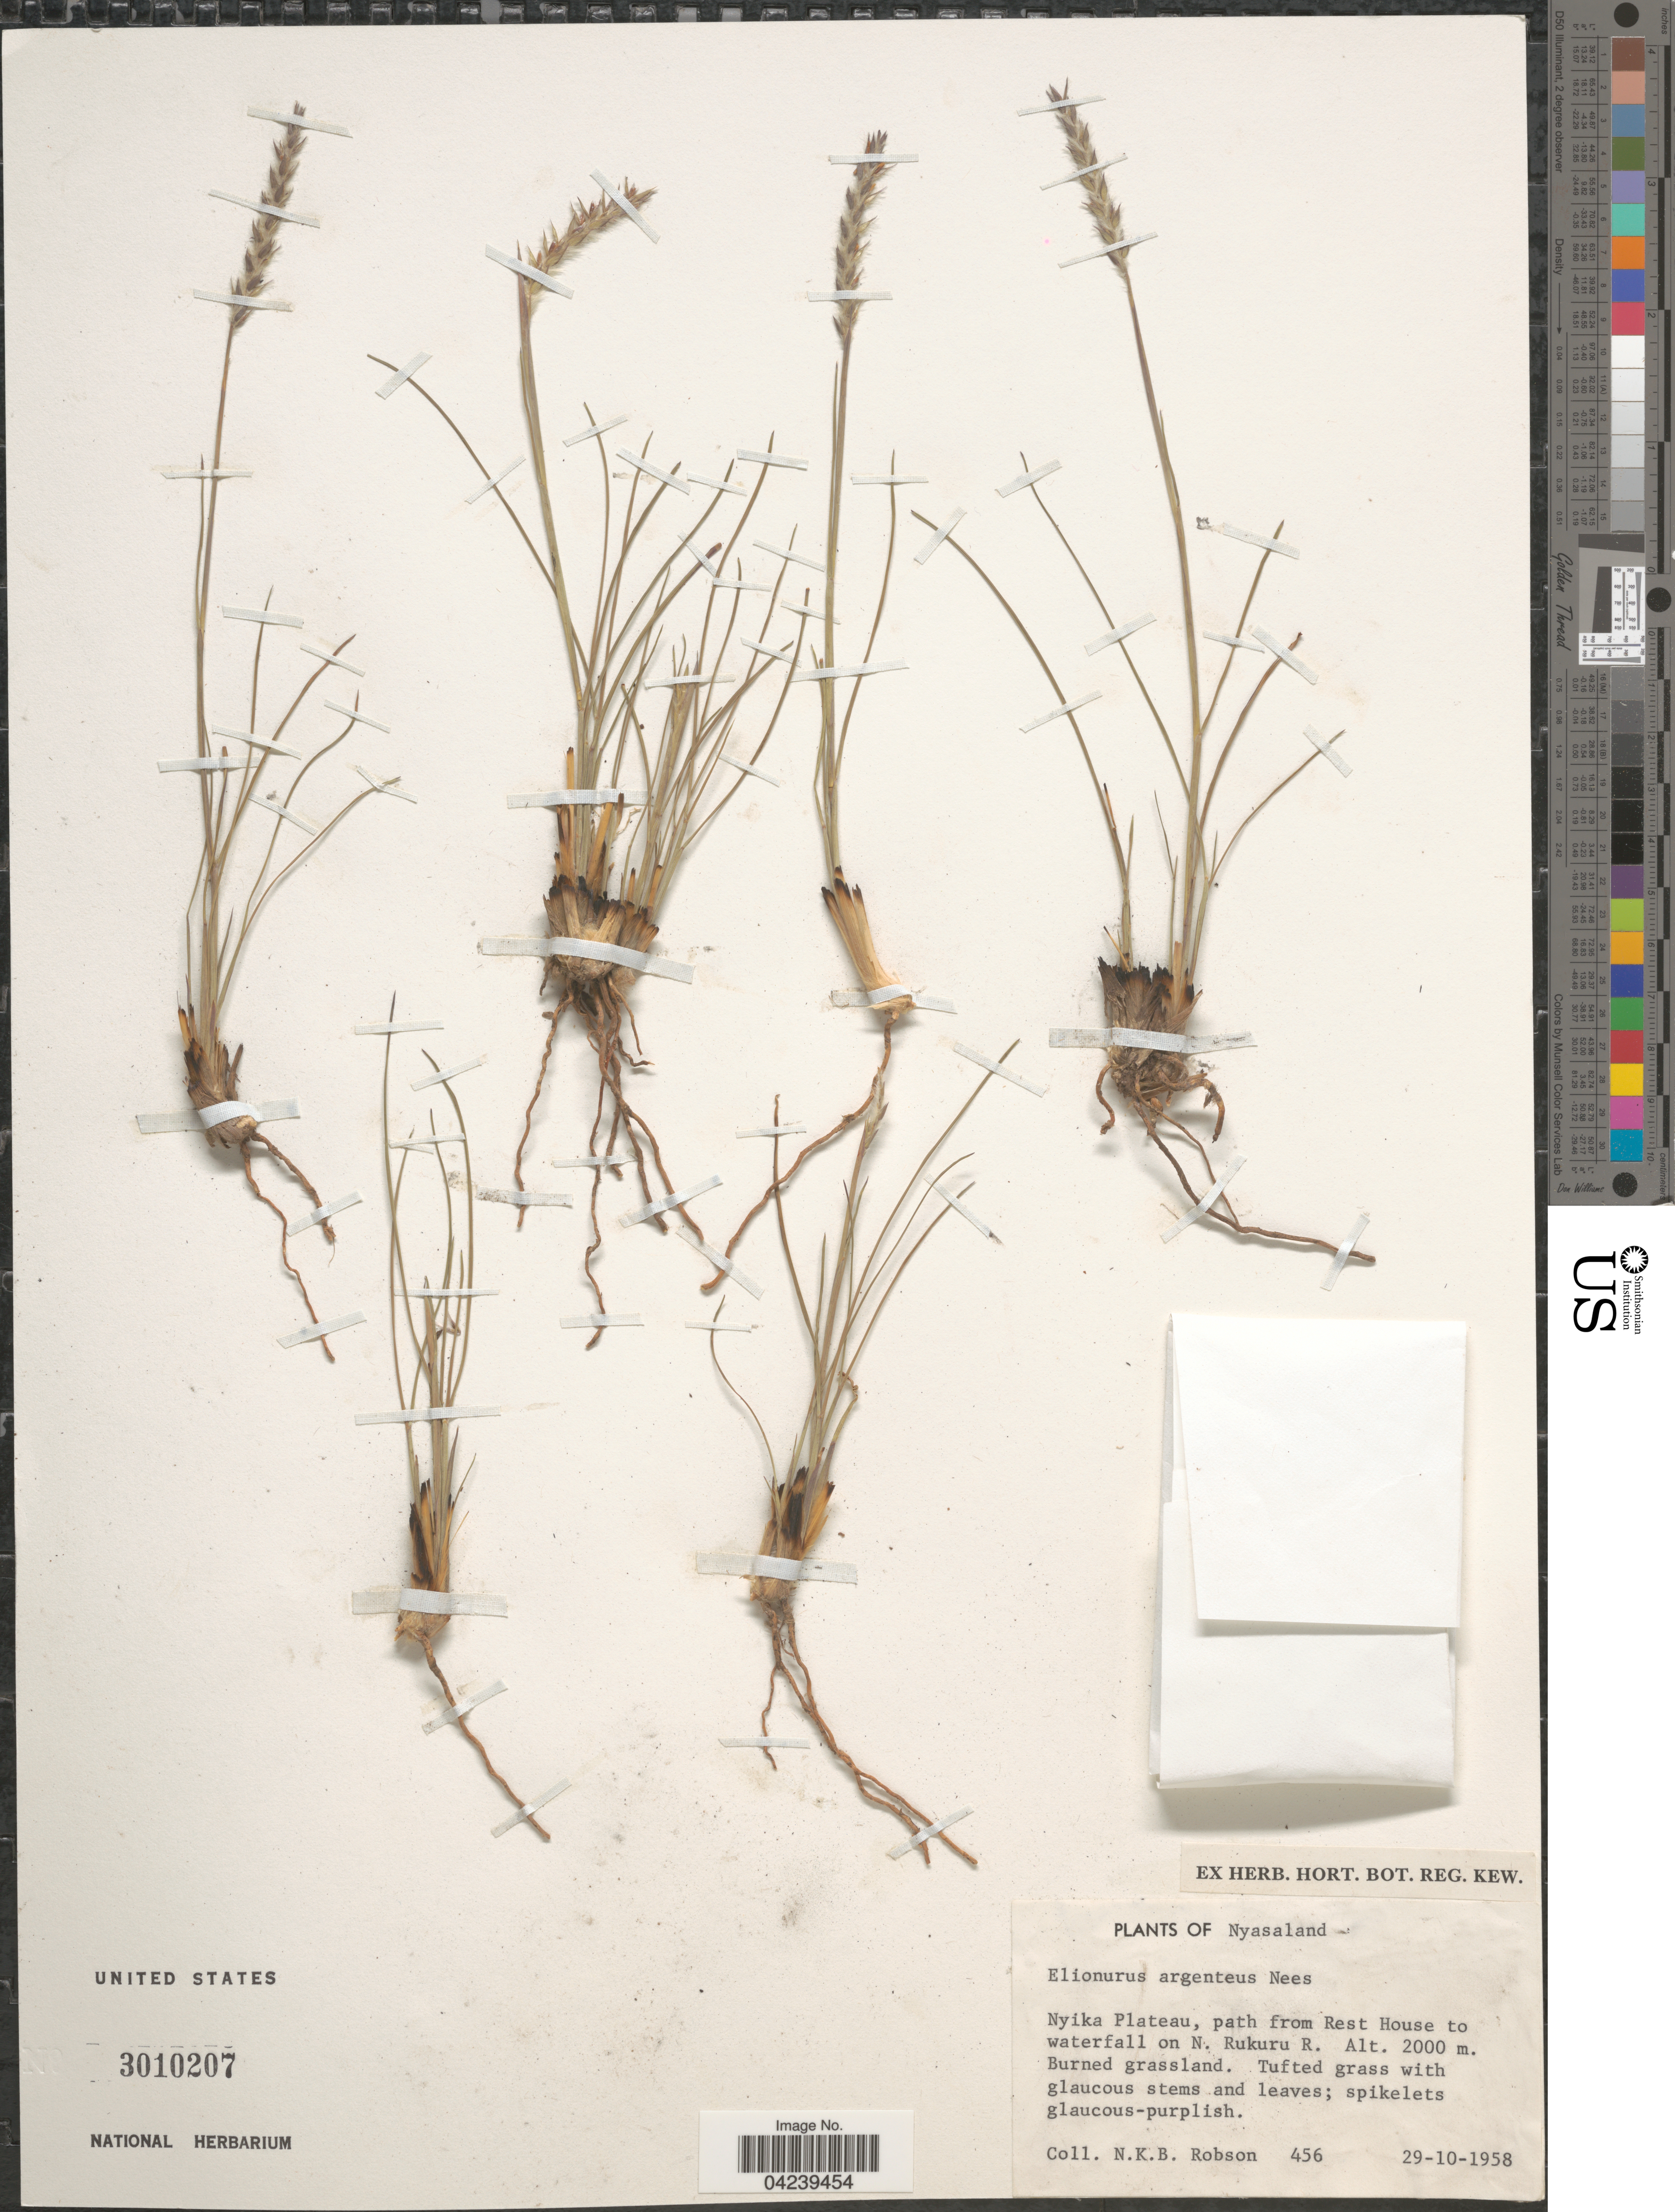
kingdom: Plantae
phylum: Tracheophyta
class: Liliopsida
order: Poales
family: Poaceae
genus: Elionurus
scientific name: Elionurus muticus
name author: (Spreng.) Kuntze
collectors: N. Robson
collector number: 456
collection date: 1958-10-29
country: Malawi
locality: Nyasaland. Nyika Plateau, path from Rest House to waterfall on N. Rukuru R.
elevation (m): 2000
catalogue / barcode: US 3010207